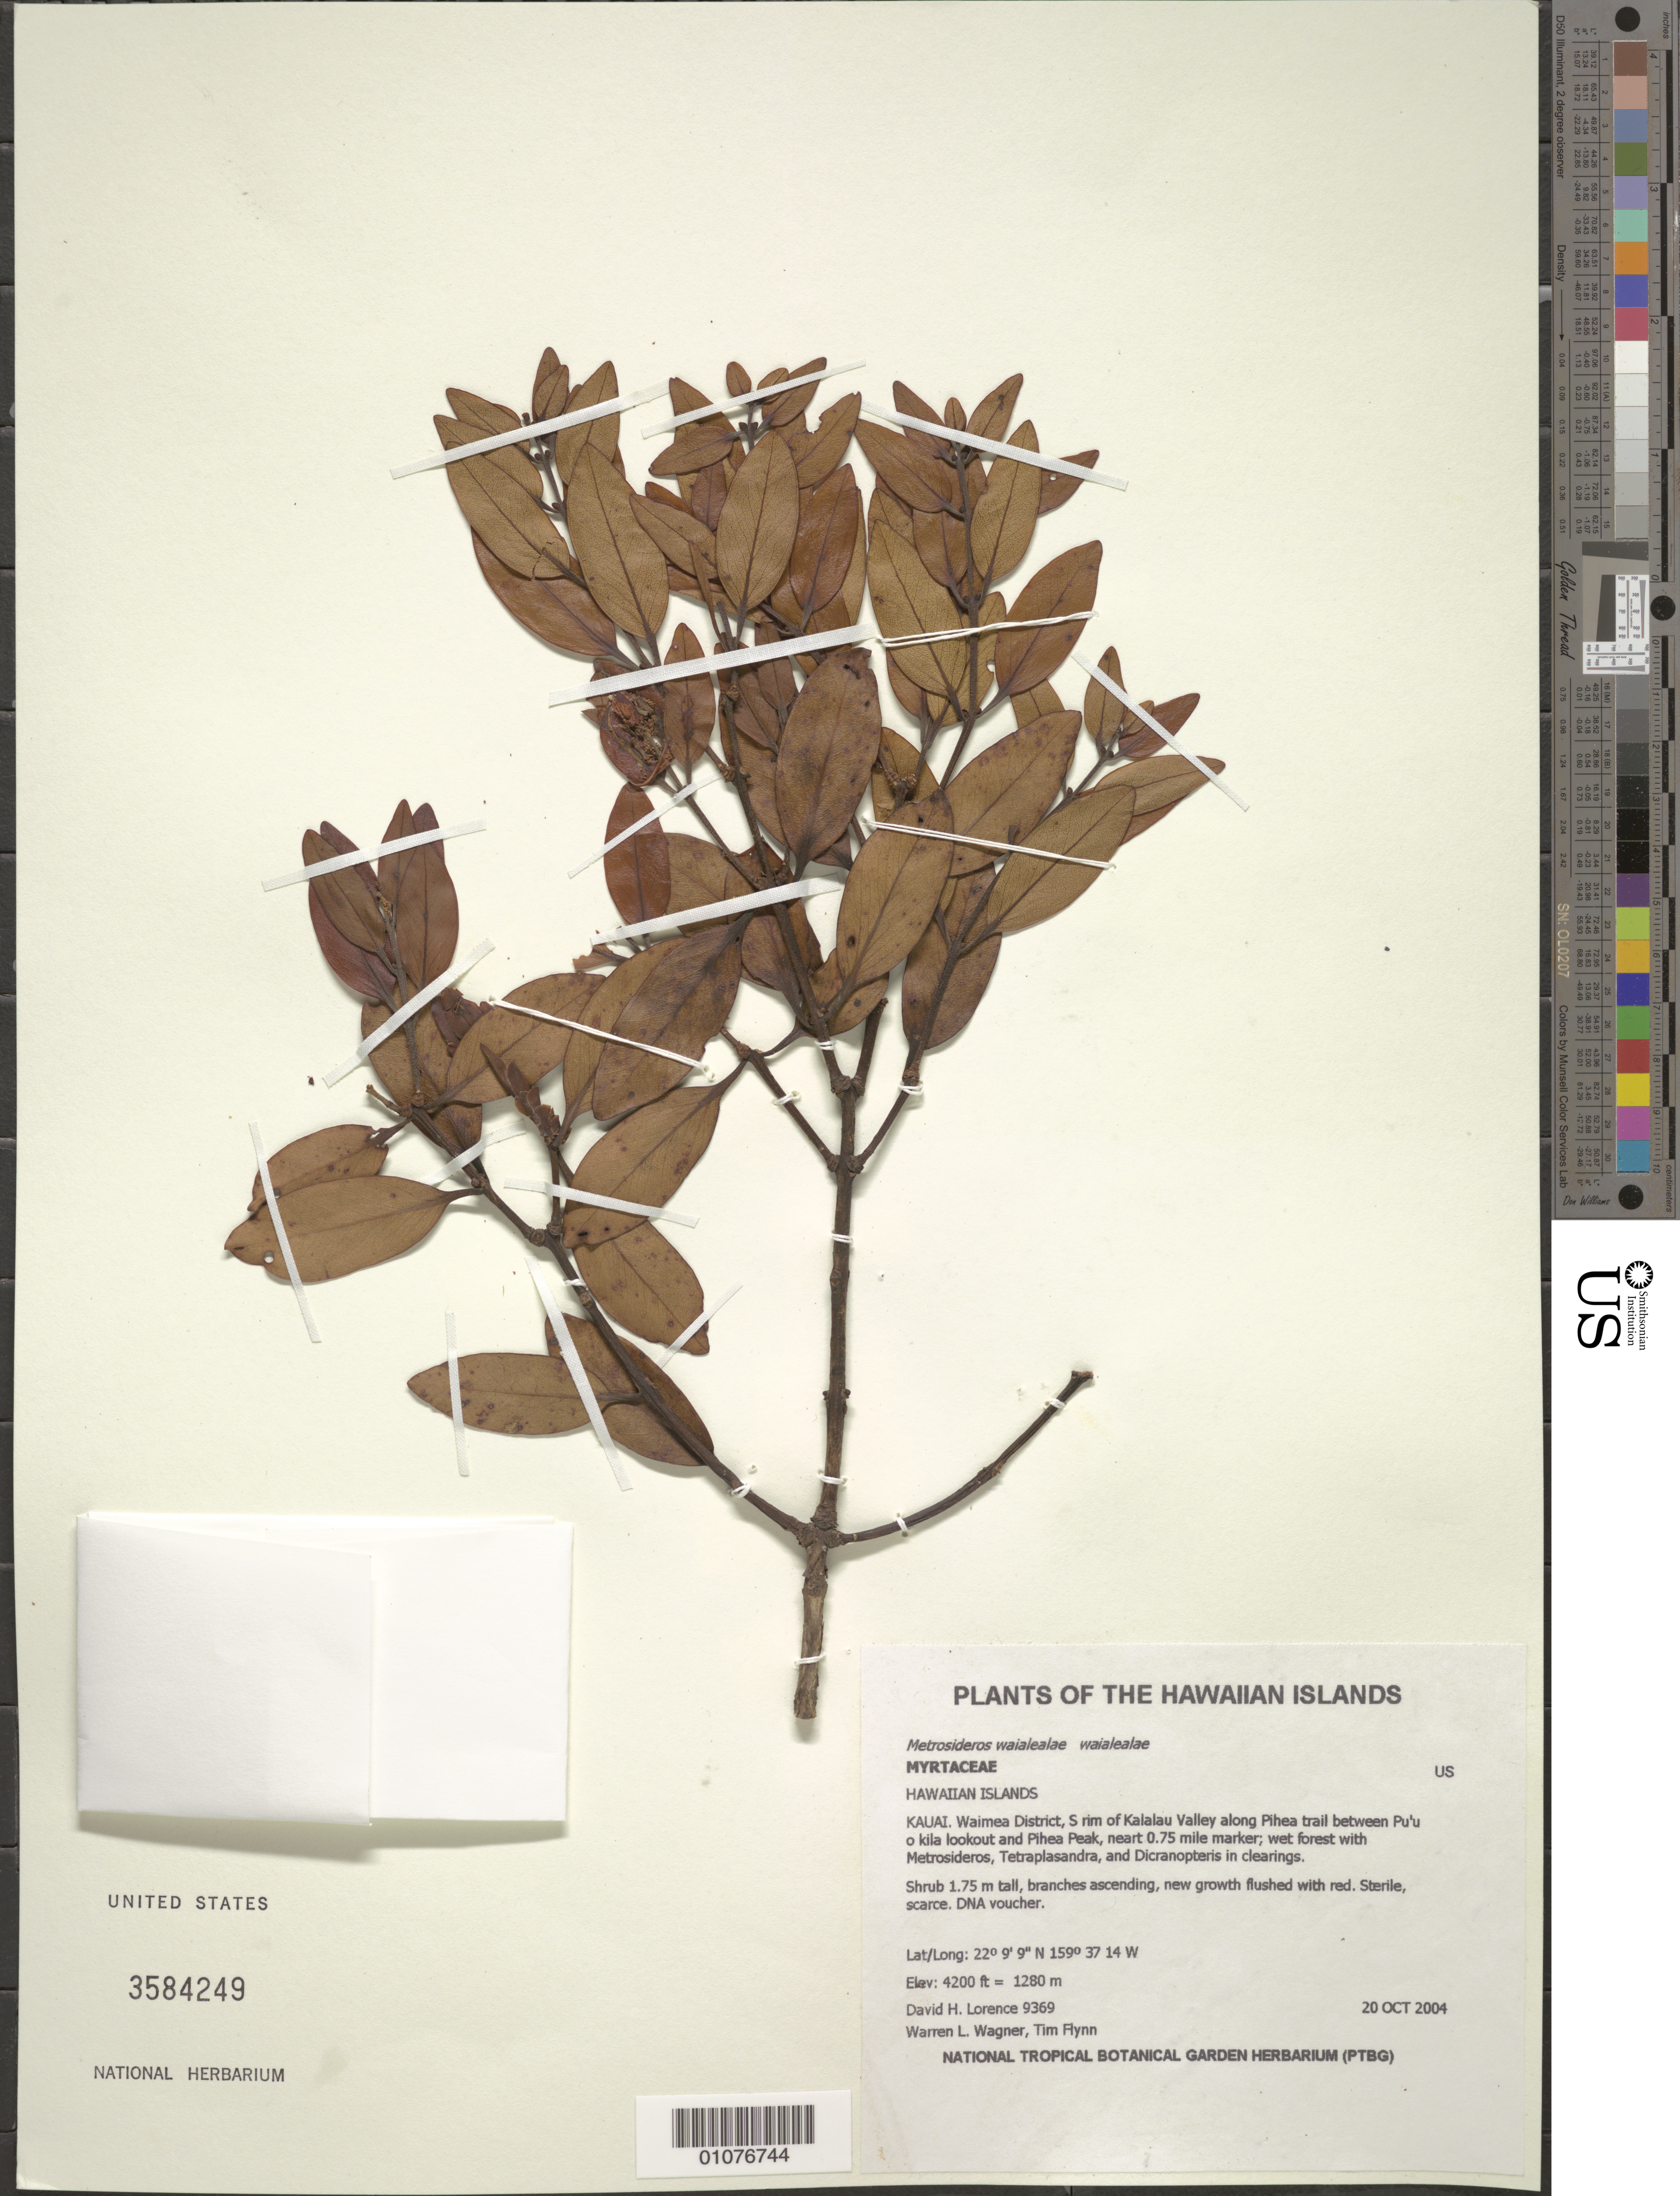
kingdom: Plantae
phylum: Tracheophyta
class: Magnoliopsida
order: Myrtales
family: Myrtaceae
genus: Metrosideros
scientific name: Metrosideros waialealae var. waialealae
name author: (Rock) Rock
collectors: D. Lorence, W. L. Wagner & T. W. Flynn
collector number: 9369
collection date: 2004-10-20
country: United States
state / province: Hawaii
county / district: Kauai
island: Kaua'i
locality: Waimea District, S rim of Kalalau Valley along Pihea trail between Pu'uo kila lookout and Pihea peak, near 0.75 marker.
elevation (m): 1280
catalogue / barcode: US 3584249